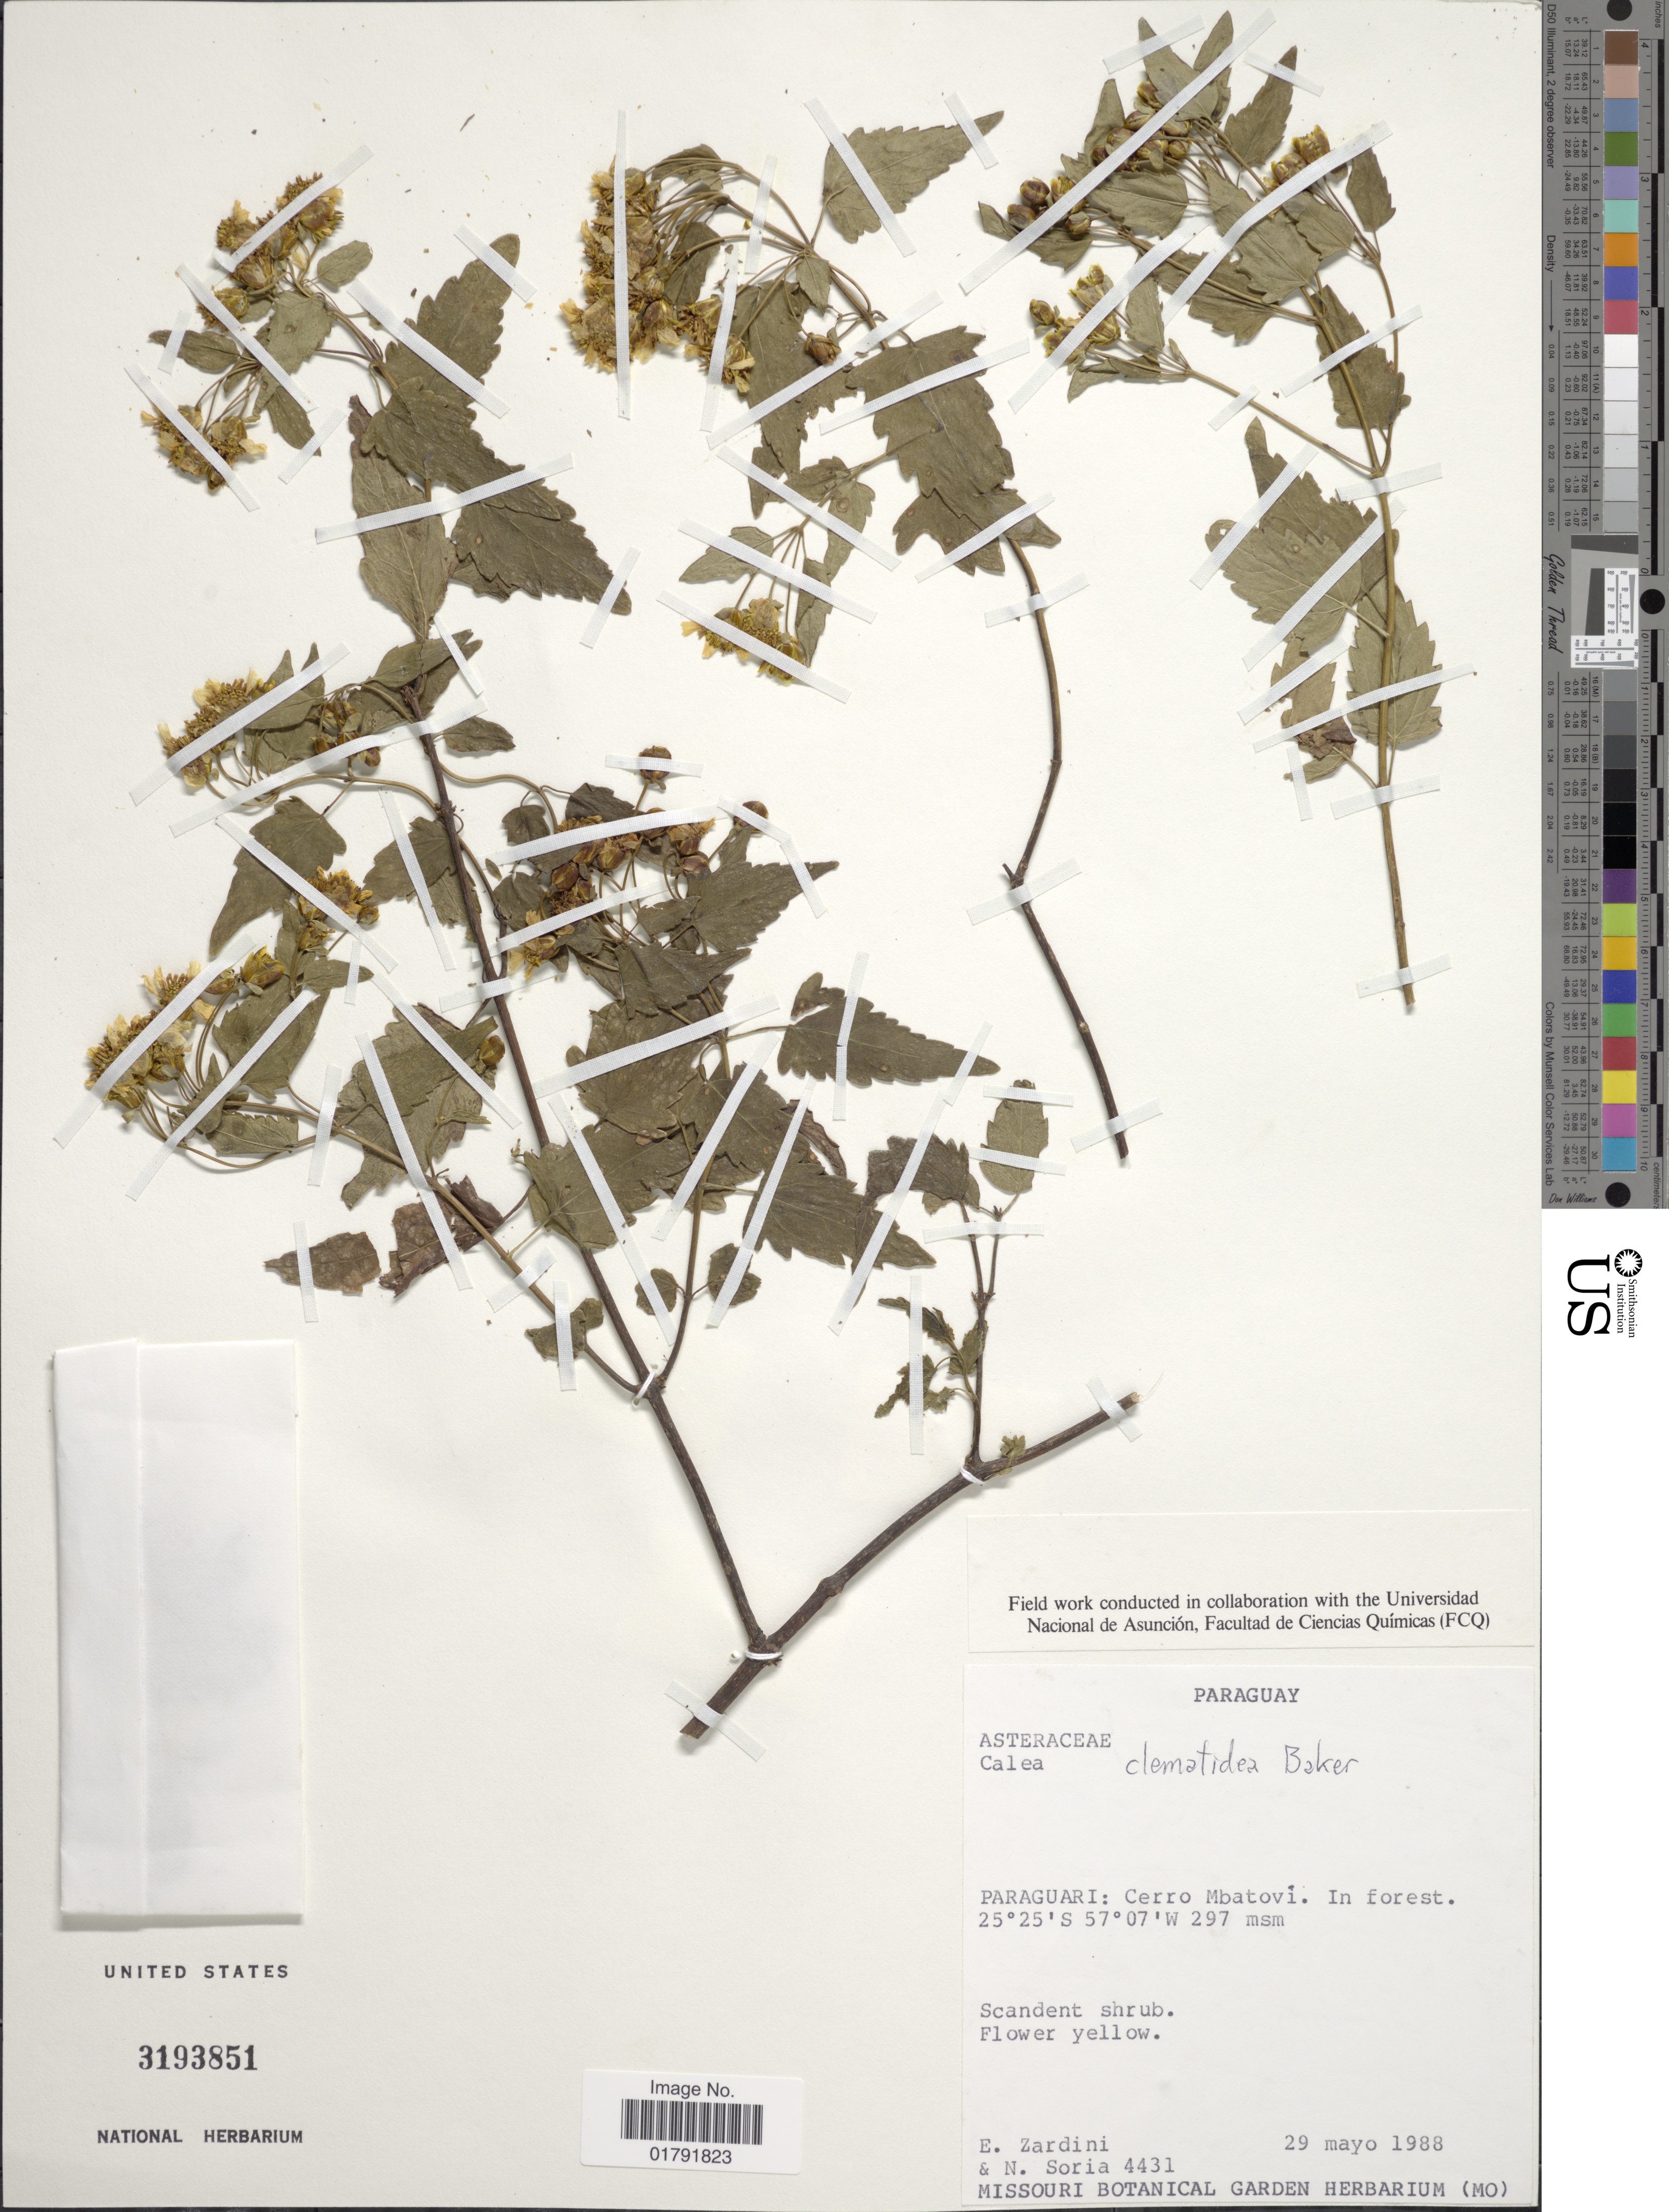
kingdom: Plantae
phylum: Tracheophyta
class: Magnoliopsida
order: Asterales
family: Asteraceae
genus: Calea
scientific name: Calea clematidea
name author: Baker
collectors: E. M. Zardini & N. Soria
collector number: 4431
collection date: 1988-05-29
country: Paraguay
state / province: Paraguari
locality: Cerro Mbatovi, in forest.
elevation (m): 297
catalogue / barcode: US 3193851